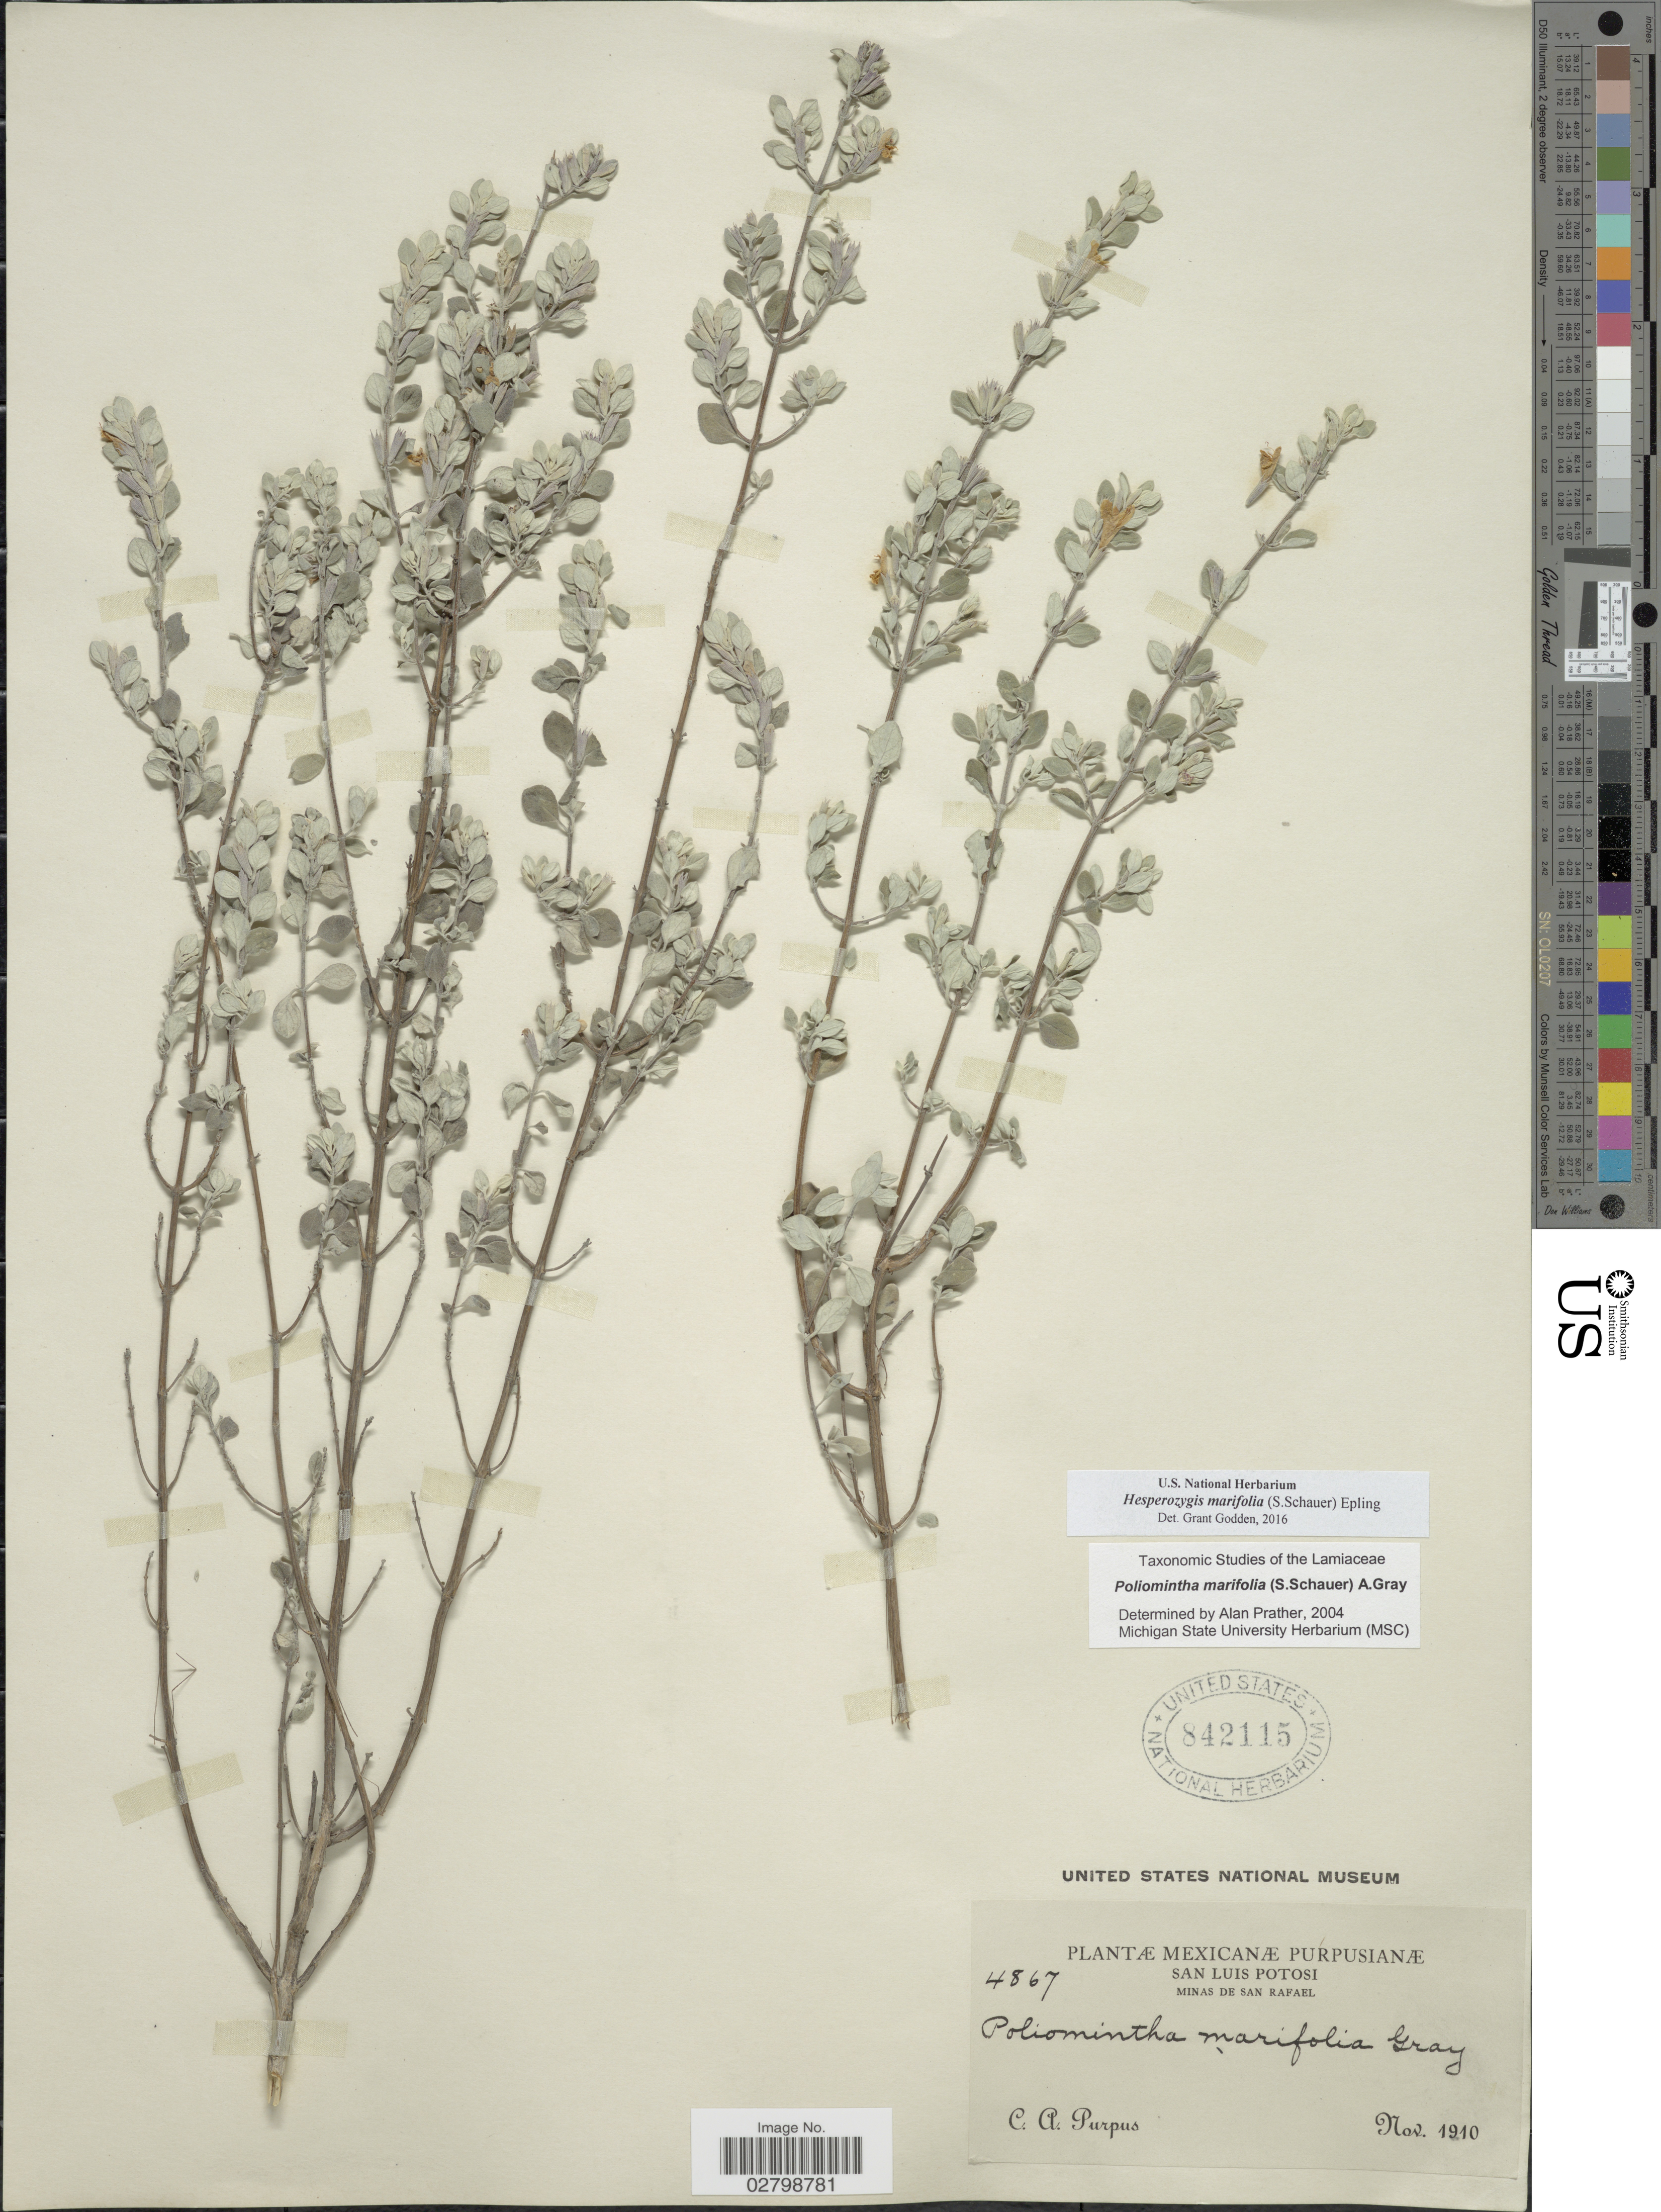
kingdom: Plantae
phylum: Tracheophyta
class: Magnoliopsida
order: Lamiales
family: Lamiaceae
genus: Hesperozygis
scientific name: Hesperozygis marifolia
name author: (S. Schauer) Epling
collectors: C. A. Purpus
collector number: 4867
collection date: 1910-11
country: Mexico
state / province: San Luis Potosí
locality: Minas de San Rafael.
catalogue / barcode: US 842115